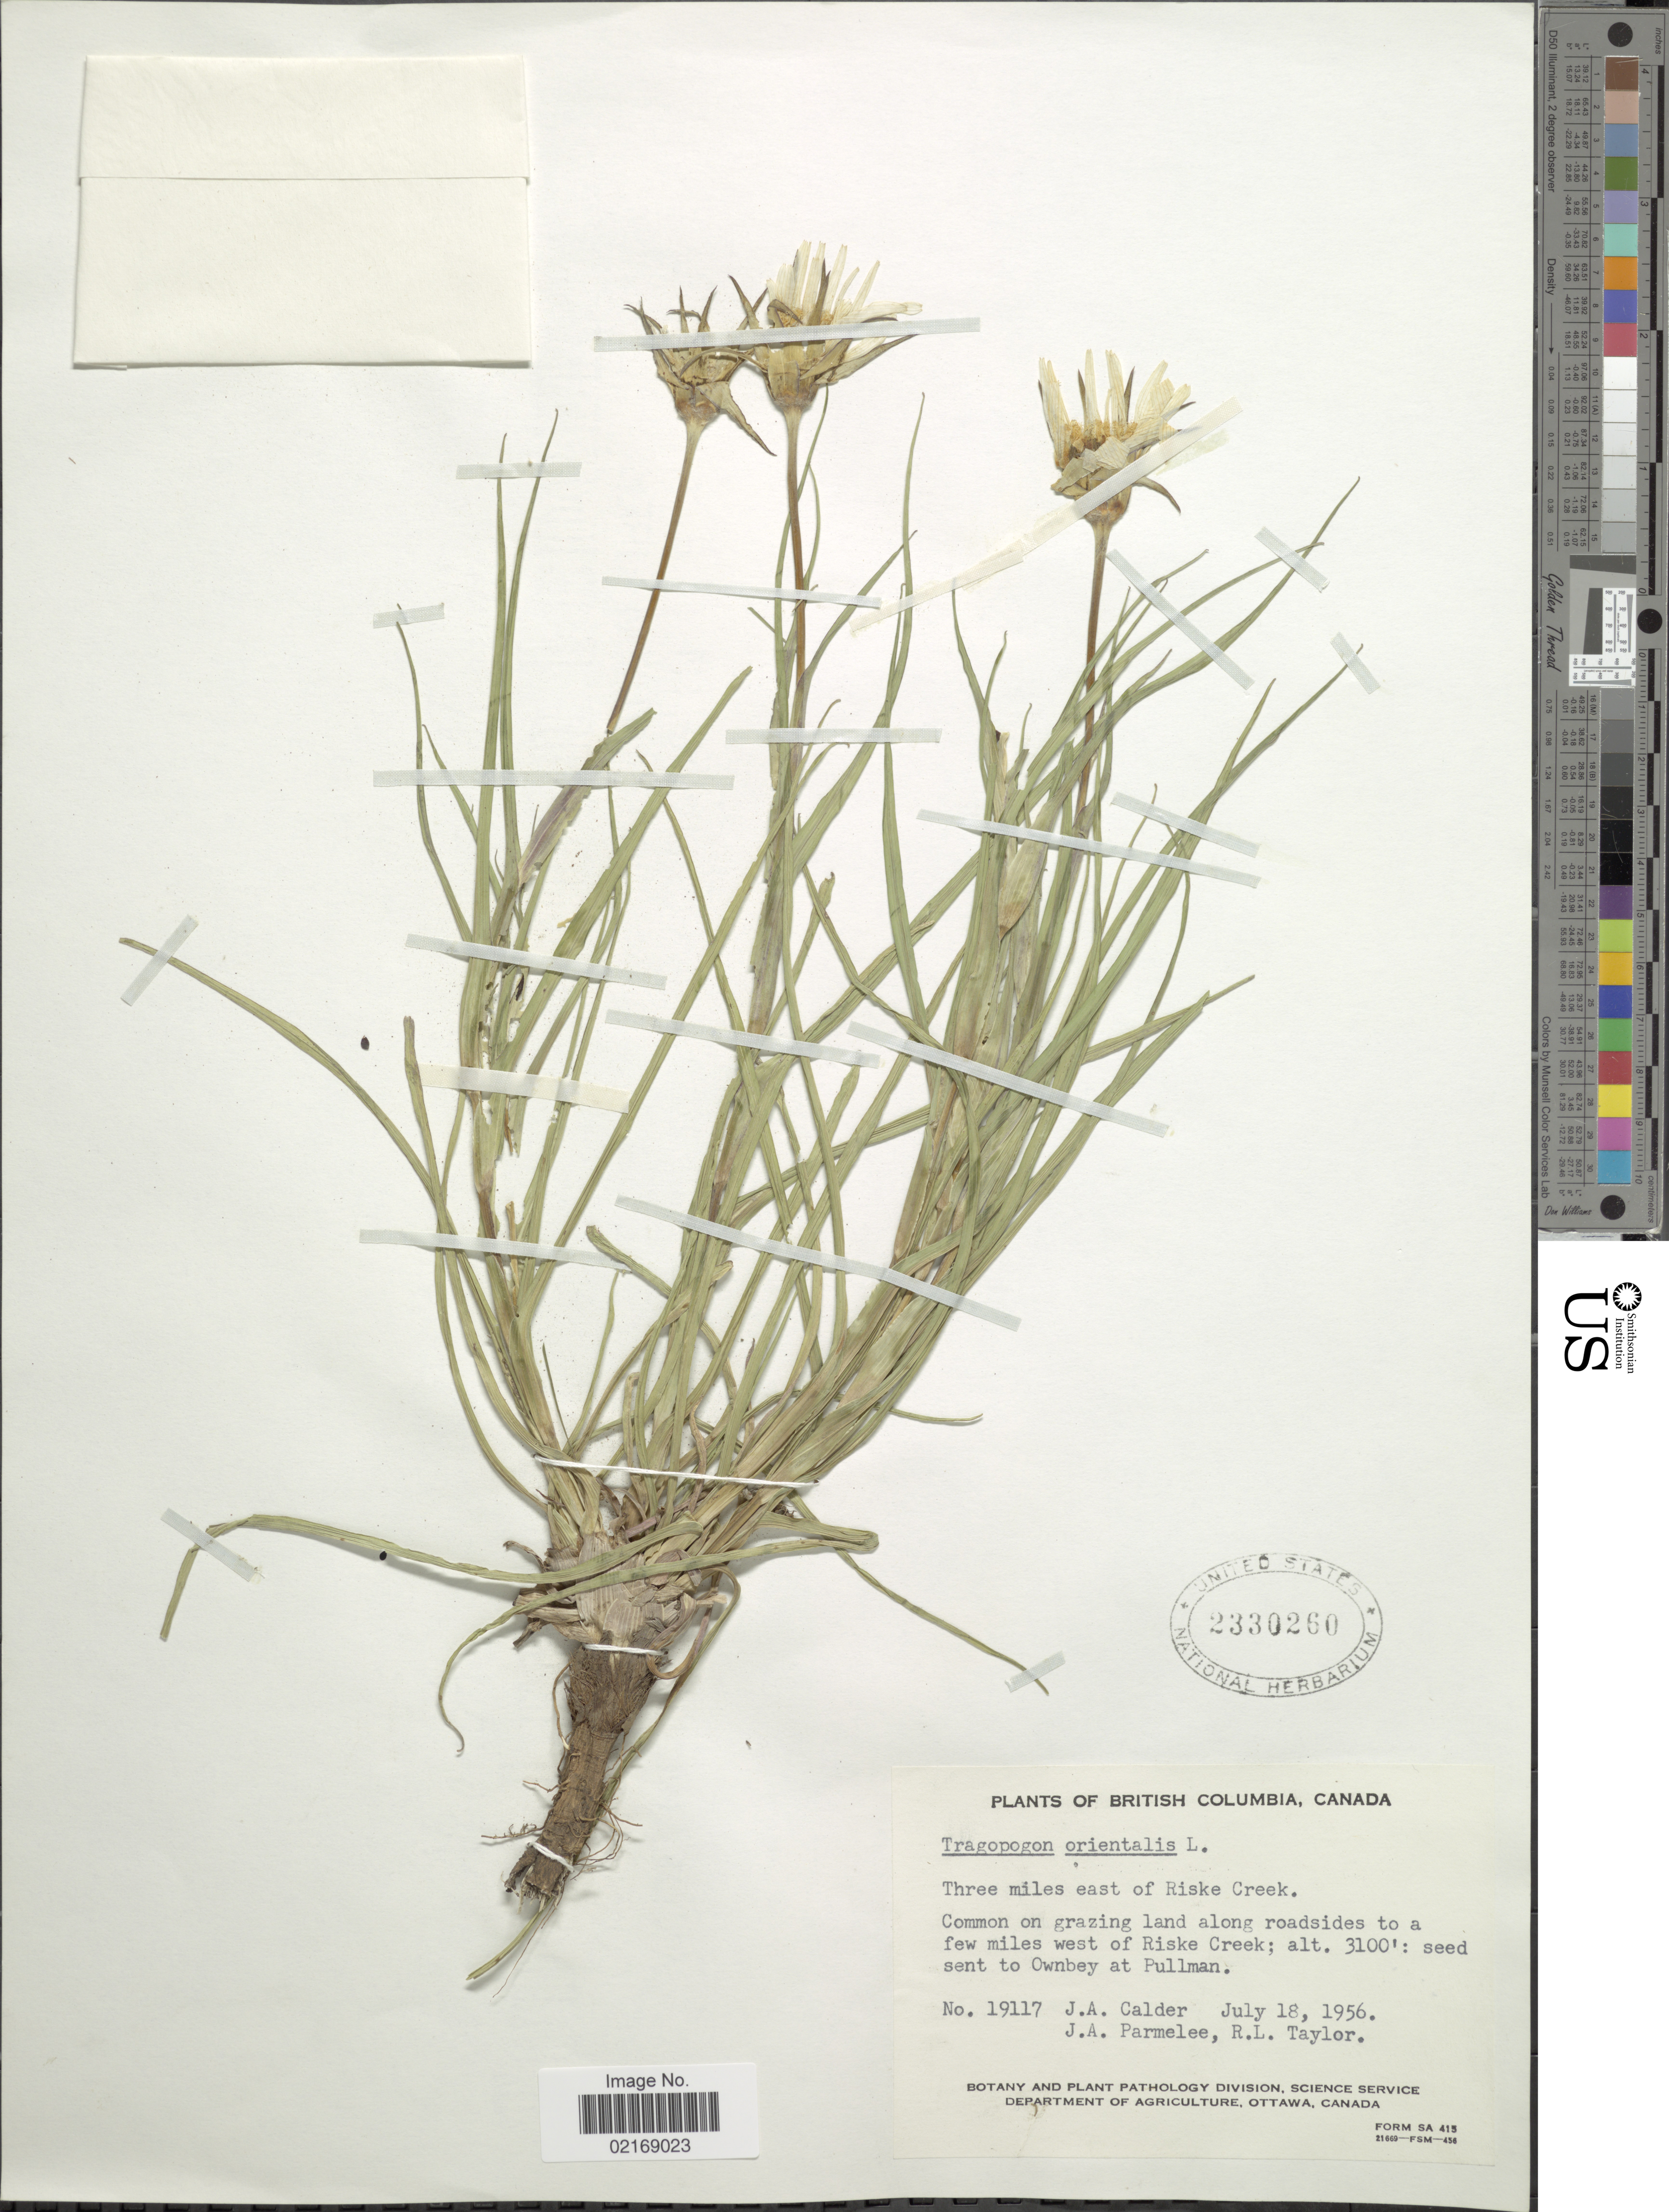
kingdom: Plantae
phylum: Tracheophyta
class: Magnoliopsida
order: Asterales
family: Asteraceae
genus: Tragopogon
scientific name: Tragopogon sp.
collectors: J. A. Calder, J. A. Parmelee & R. Taylor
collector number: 19117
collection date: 1956-07-18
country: Canada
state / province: British Columbia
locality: Three miles east of Riske Creek. A few miles west of Riske Creek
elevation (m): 945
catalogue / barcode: US 2330260